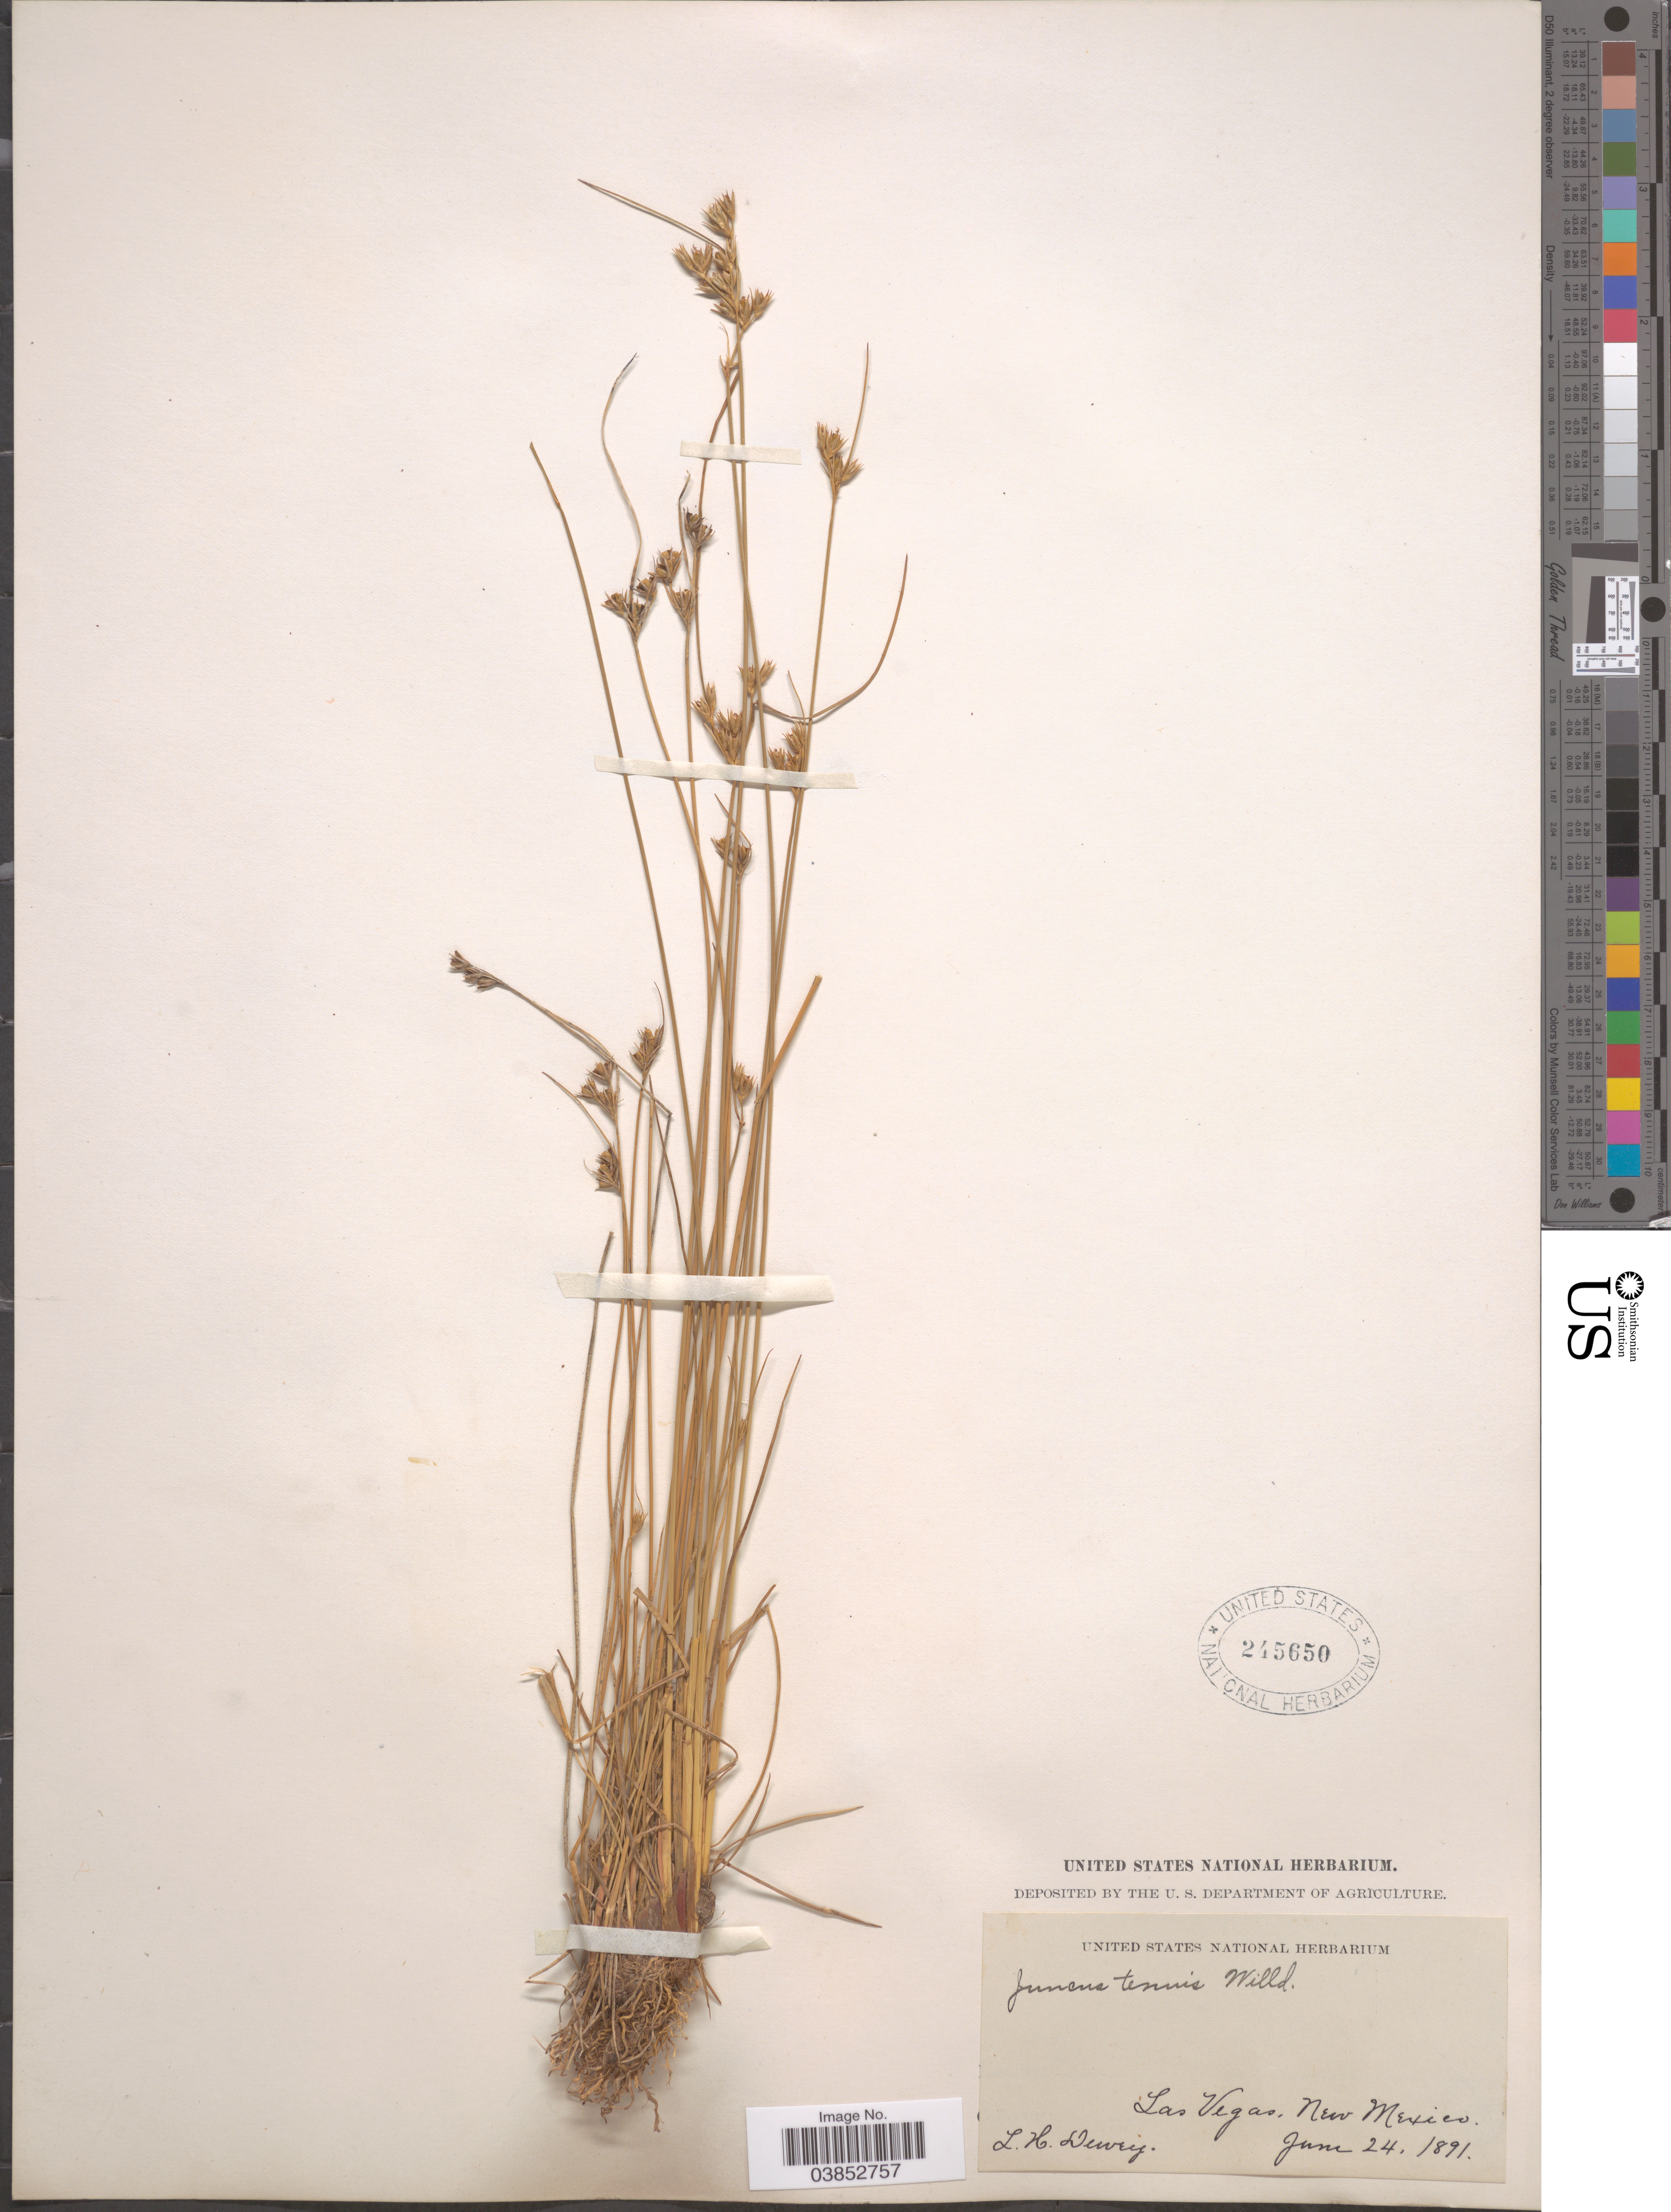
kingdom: Plantae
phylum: Tracheophyta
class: Liliopsida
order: Poales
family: Juncaceae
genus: Juncus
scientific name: Juncus dudleyi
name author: Wiegand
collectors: L. H. Dewey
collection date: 1891-06-24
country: United States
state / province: New Mexico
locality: Las Vegas.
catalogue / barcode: US 245650